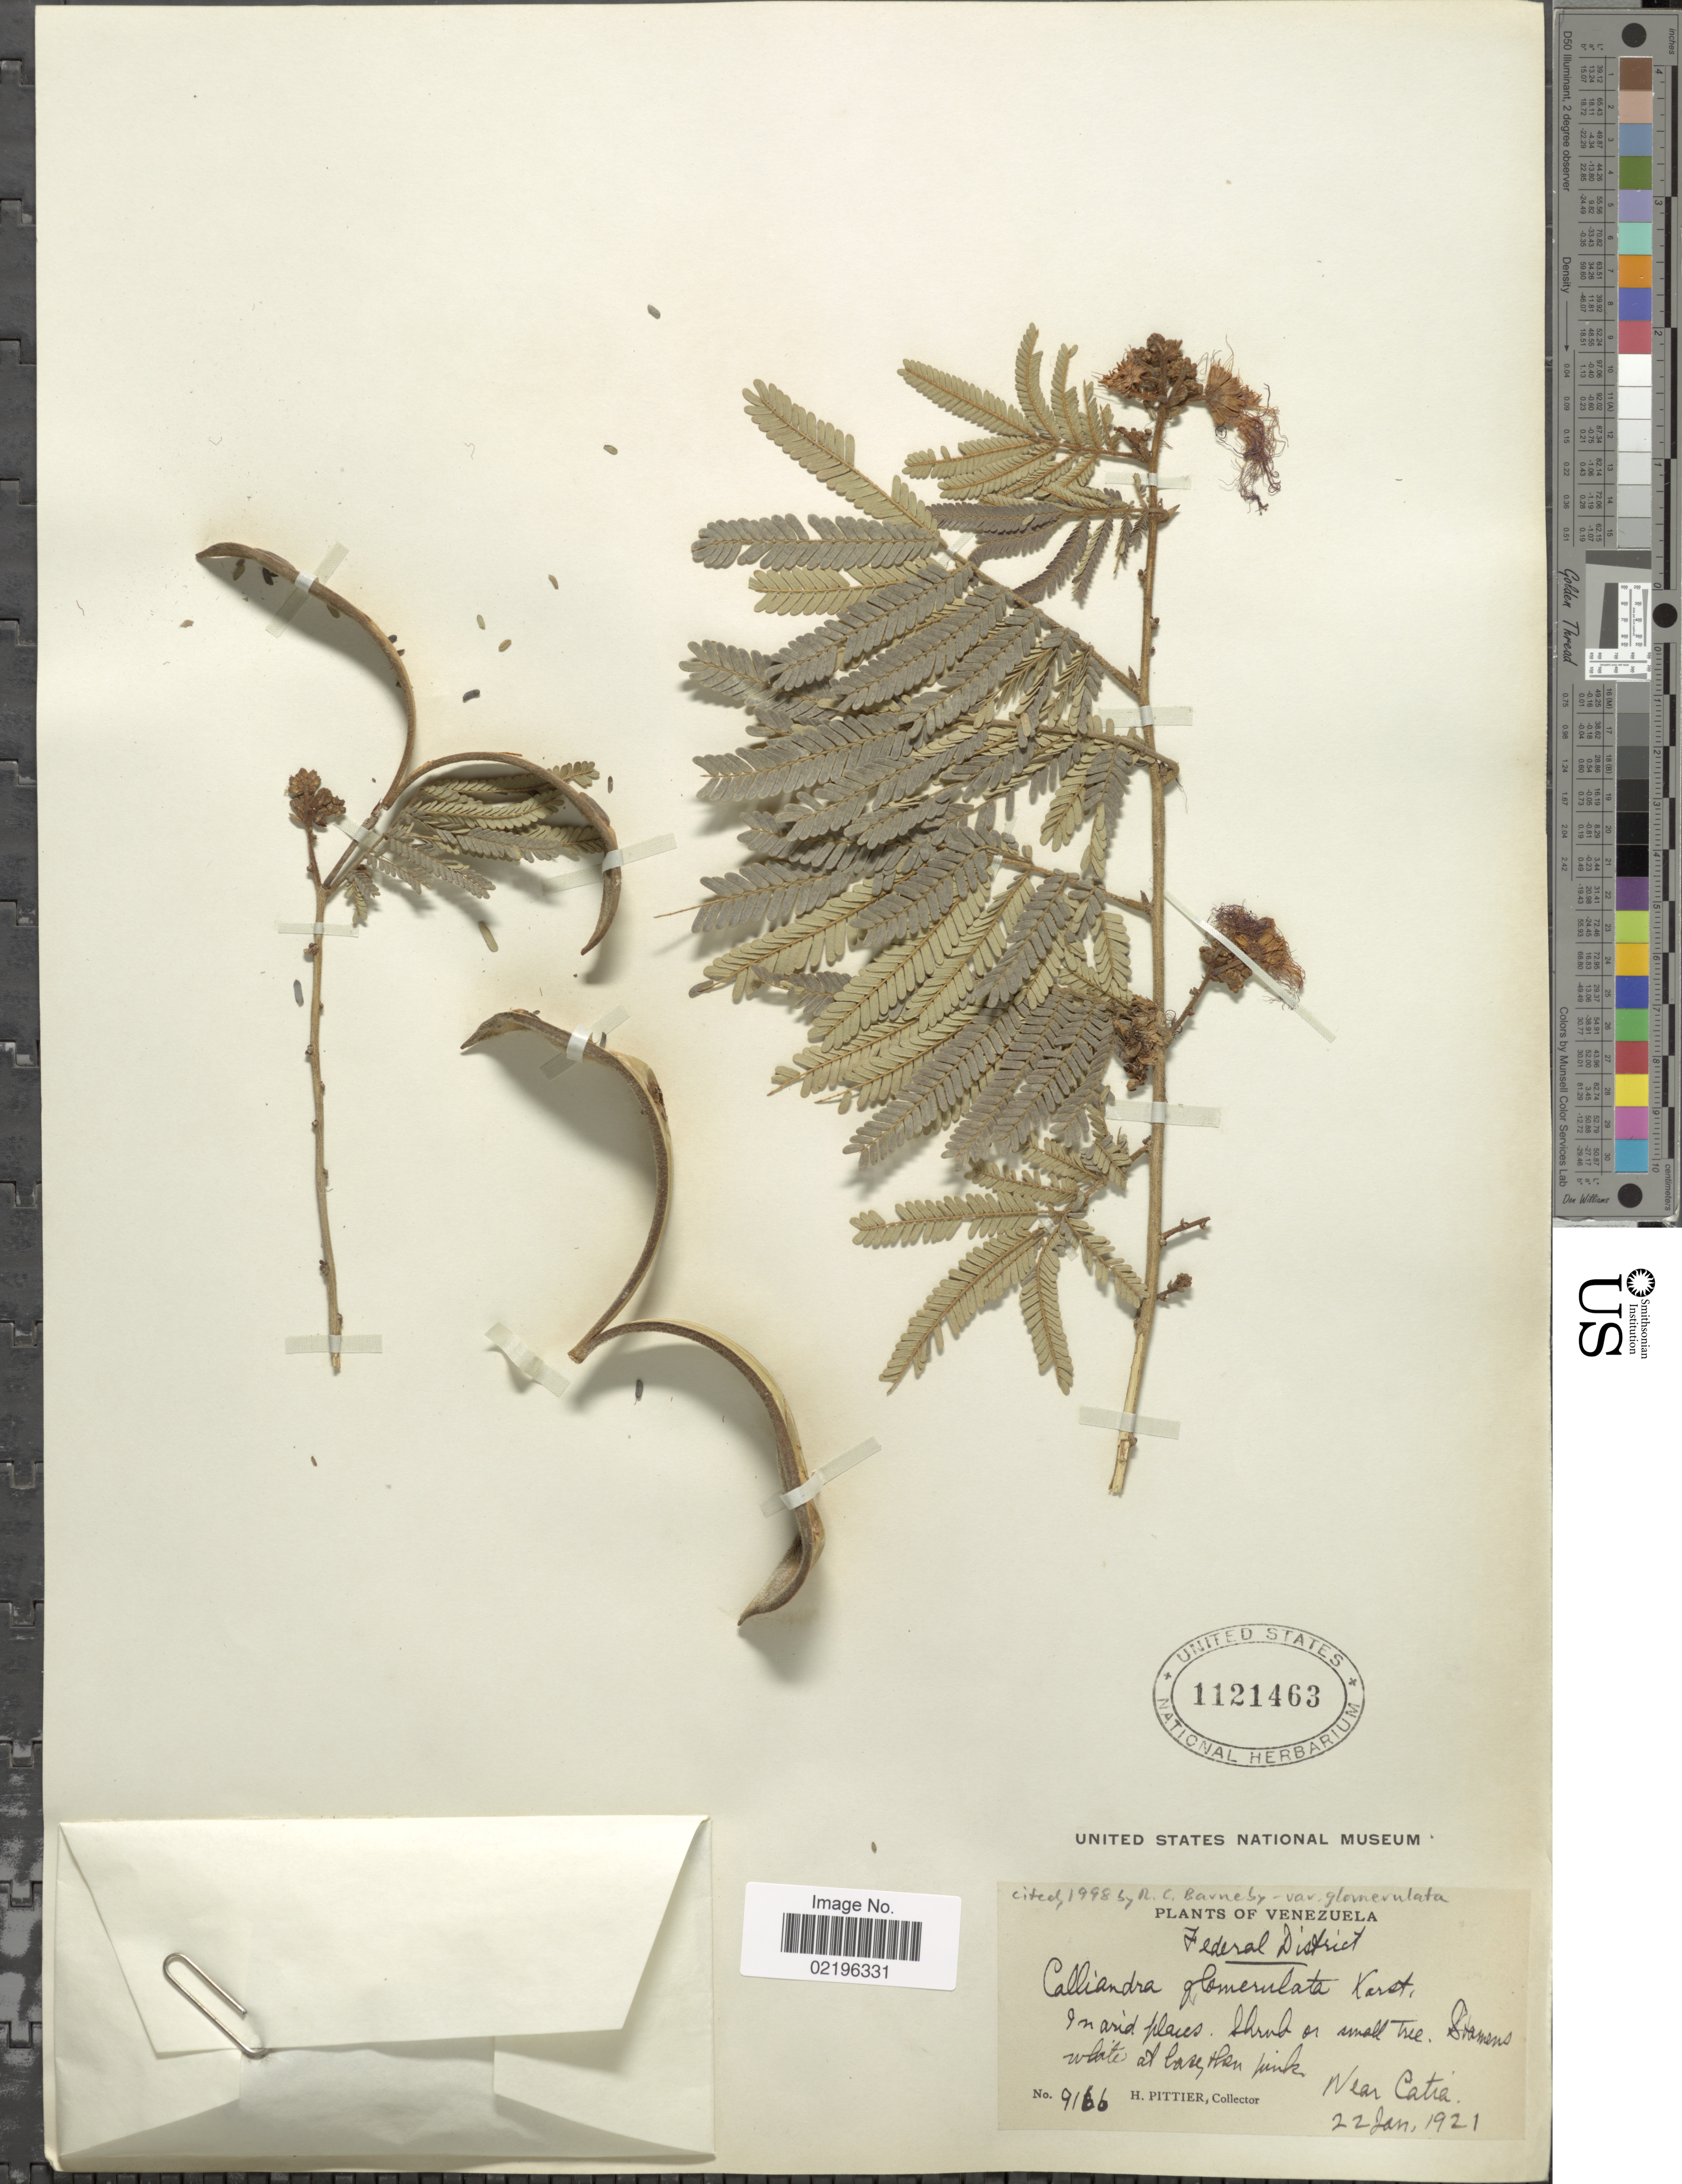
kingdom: Plantae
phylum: Tracheophyta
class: Magnoliopsida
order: Fabales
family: Fabaceae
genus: Calliandra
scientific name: Calliandra glomerulata var. glomerulata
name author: H. Karst.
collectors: H. F. Pittier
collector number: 9166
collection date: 1921-01-22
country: Venezuela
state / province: Distrito Federal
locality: Federal District, near Catia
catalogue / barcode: US 1121463